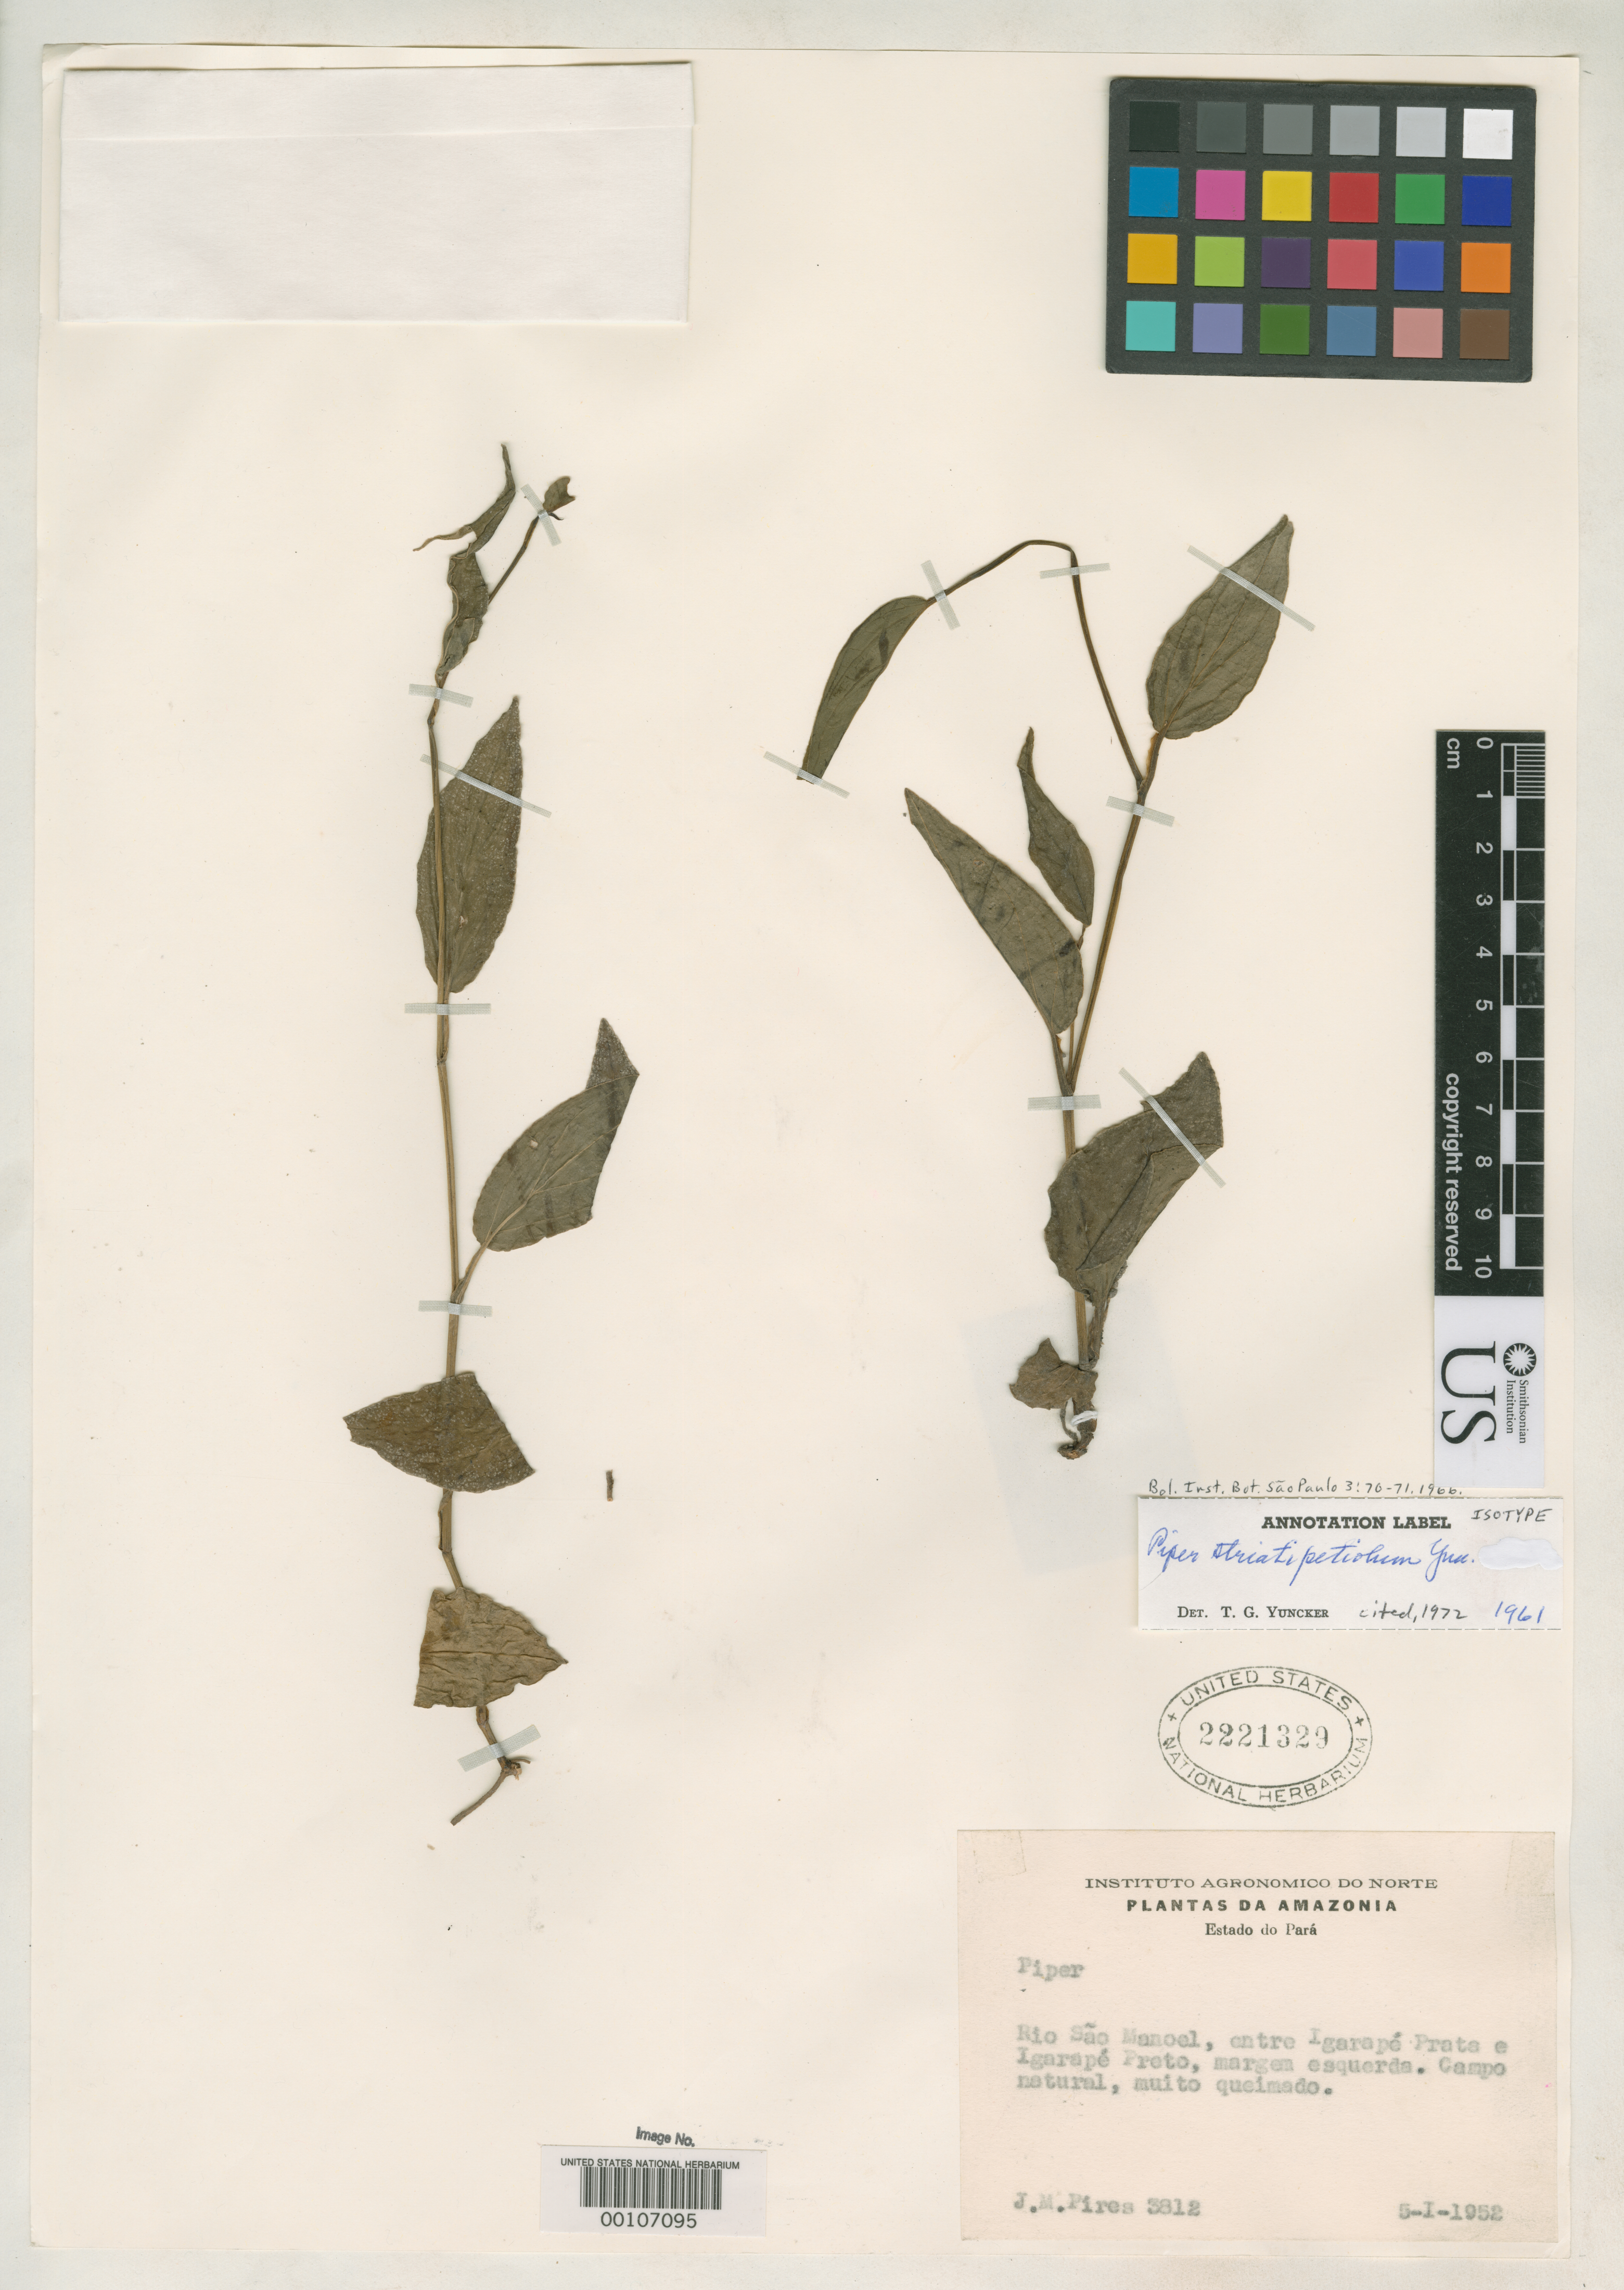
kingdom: Plantae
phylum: Tracheophyta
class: Magnoliopsida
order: Piperales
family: Piperaceae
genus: Piper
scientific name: Piper striatipetiolum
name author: Yunck.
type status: Isotype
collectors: J. M. Pires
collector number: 3812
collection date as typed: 05 Jan 1952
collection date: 1952-01-05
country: Brazil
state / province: Pará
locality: Rio Sao Manoel Igarape Prata Igarape Preto.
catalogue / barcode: US 2221329